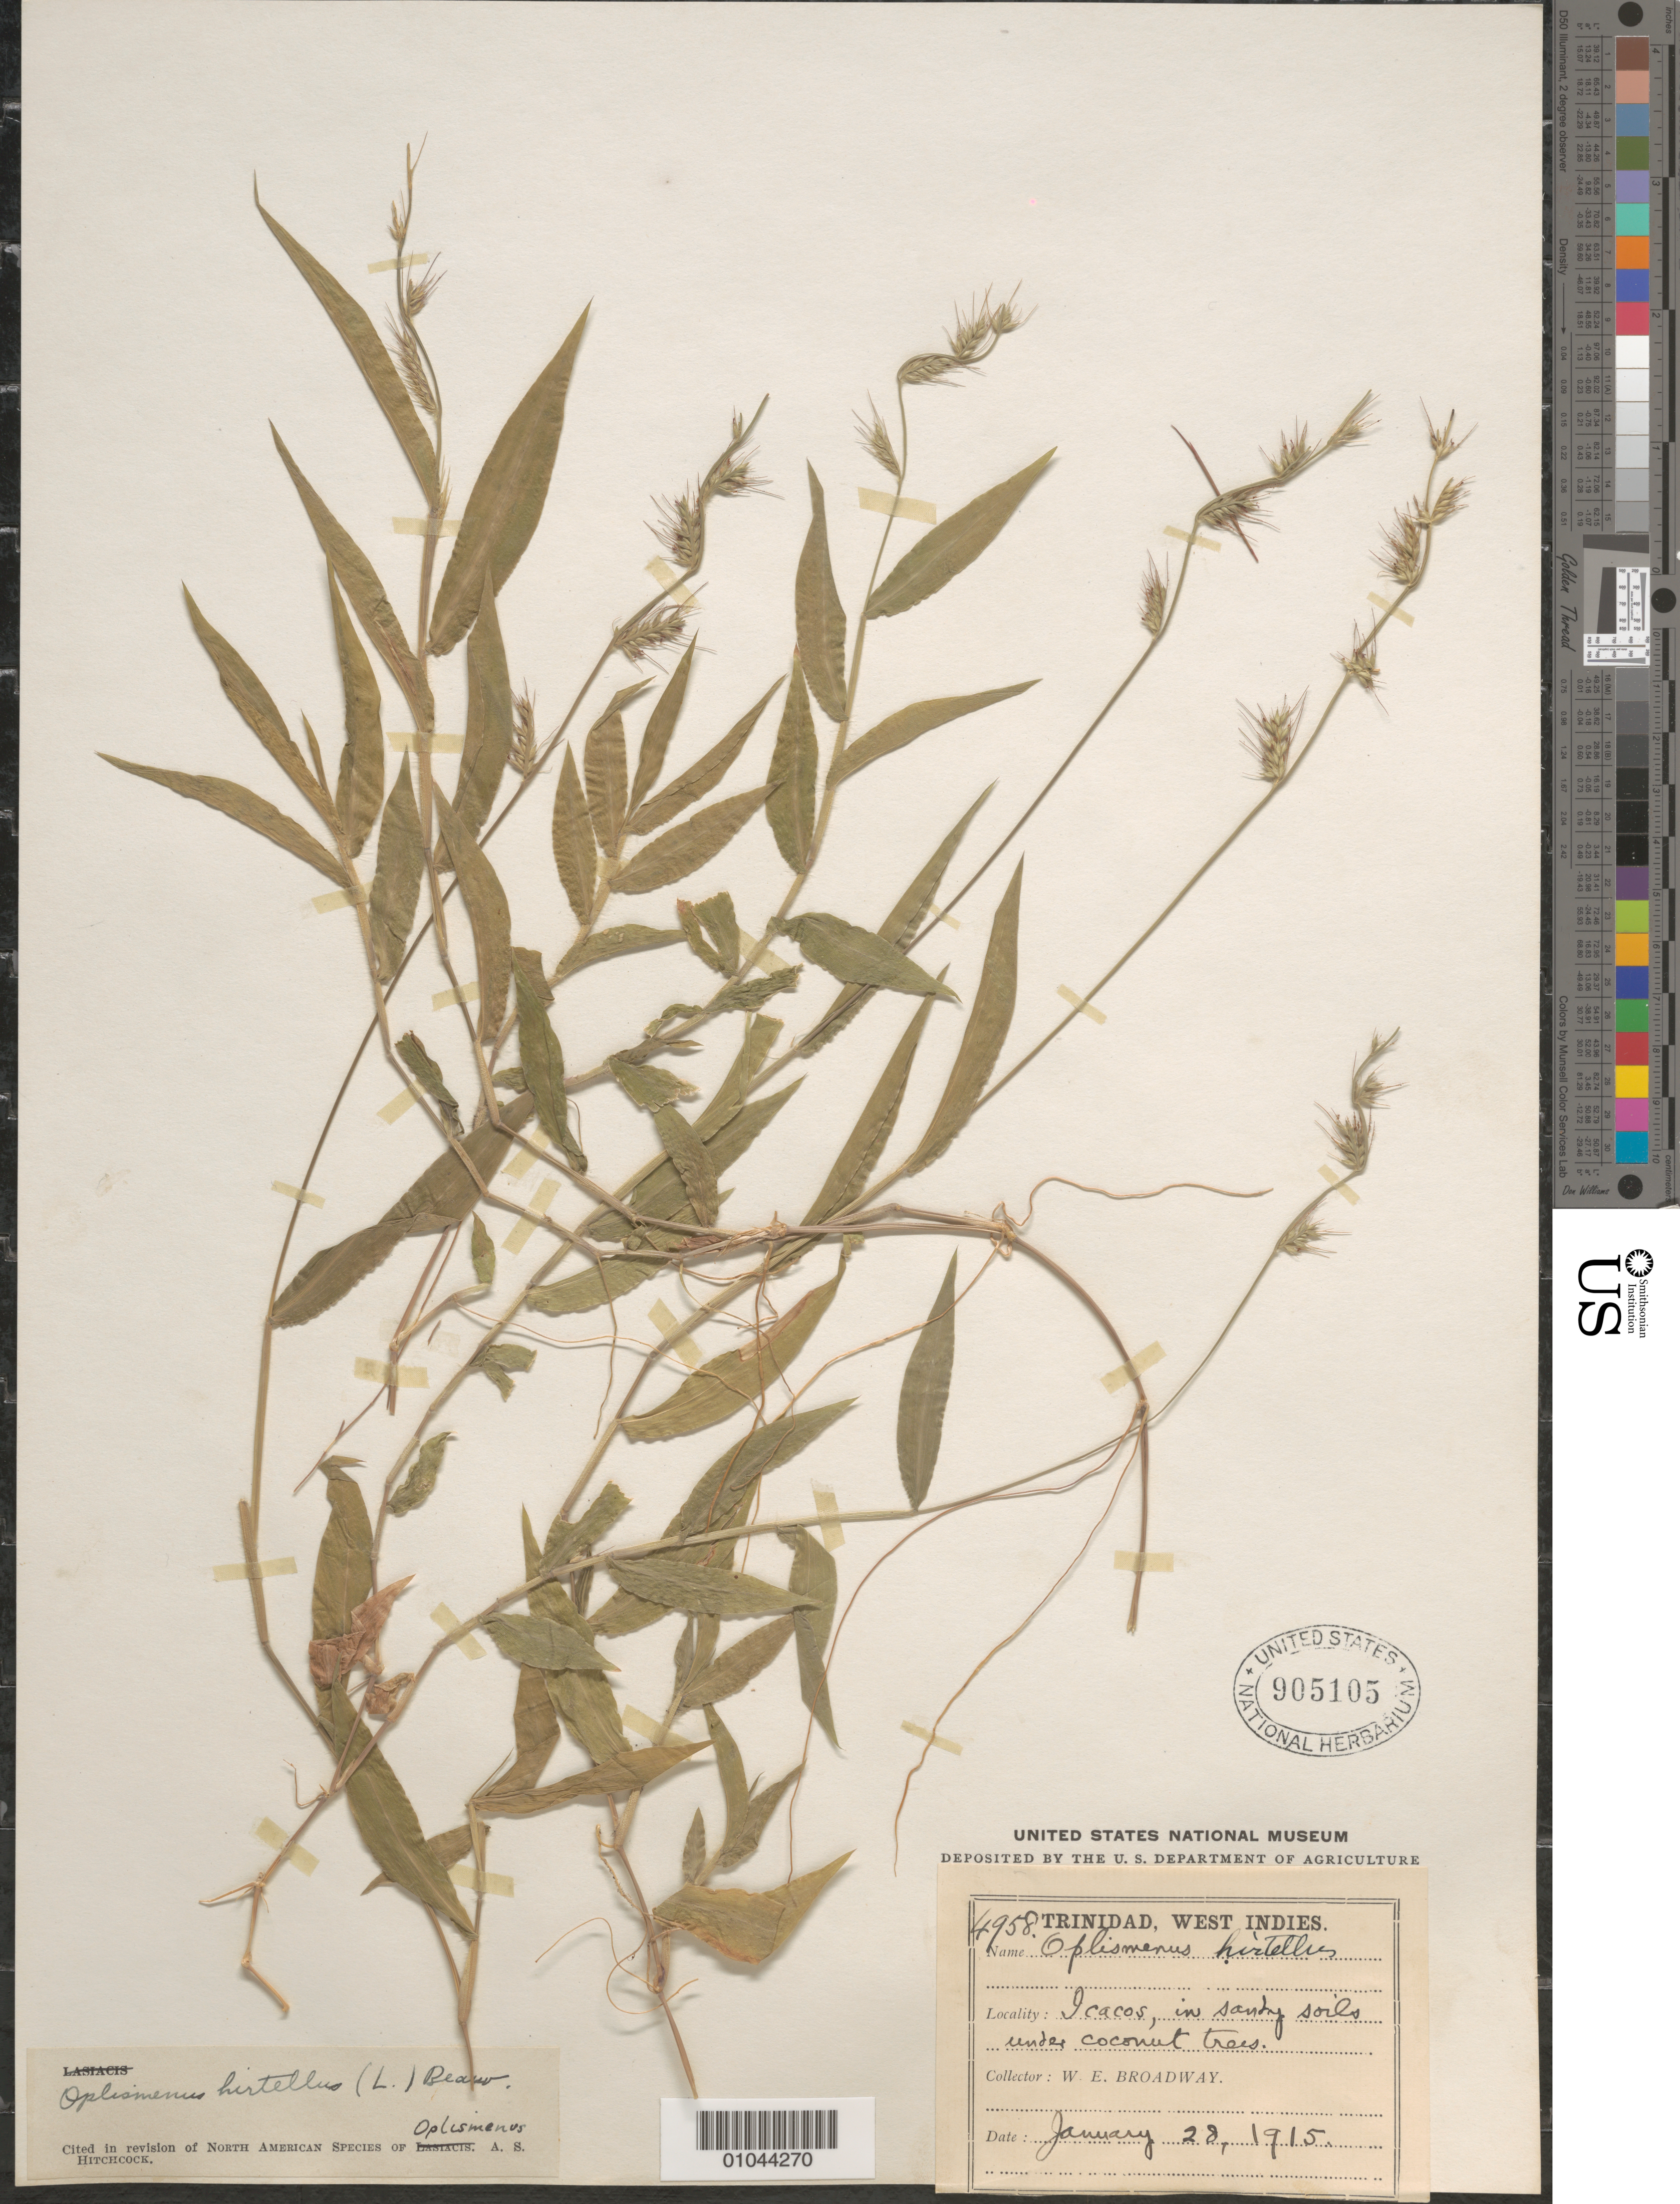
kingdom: Plantae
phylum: Tracheophyta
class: Liliopsida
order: Poales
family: Poaceae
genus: Oplismenus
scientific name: Oplismenus hirtellus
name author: (L.) P. Beauv.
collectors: W. E. Broadway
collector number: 4958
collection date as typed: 28 Jan 1915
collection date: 1915-01-28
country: Trinidad and Tobago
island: Trinidad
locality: Icacos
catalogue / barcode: US 905105